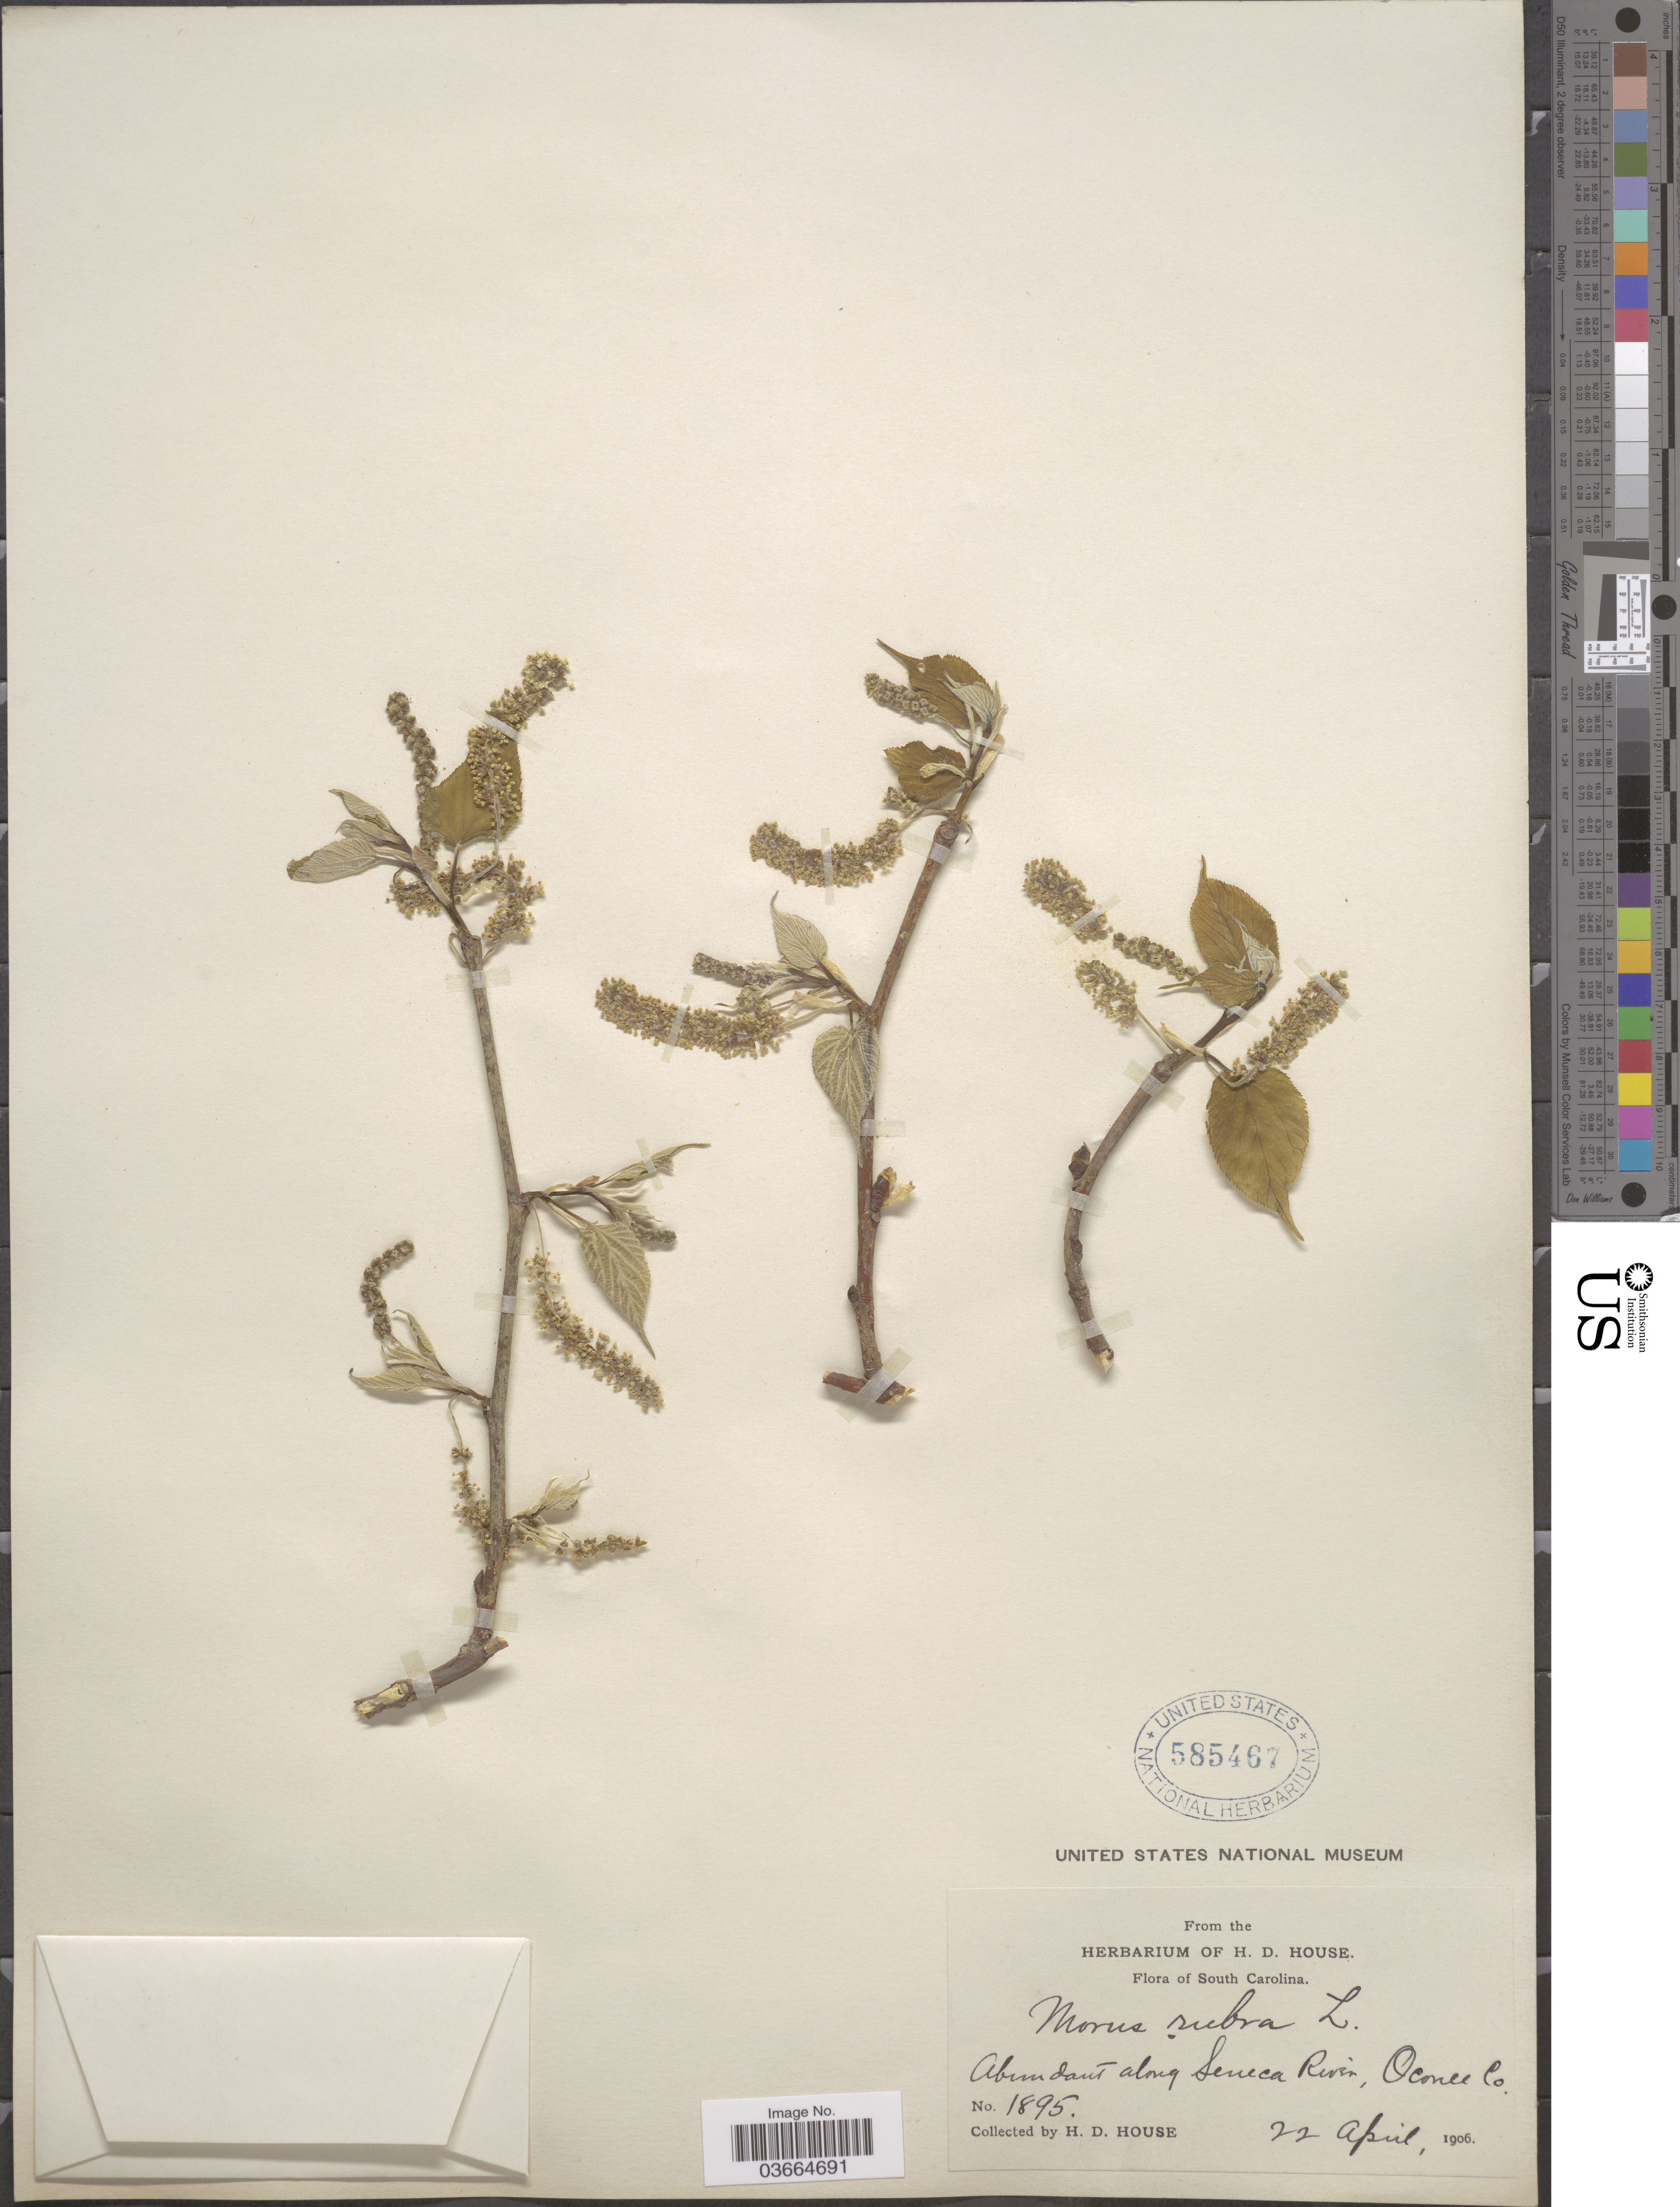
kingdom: Plantae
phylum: Tracheophyta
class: Magnoliopsida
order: Rosales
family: Moraceae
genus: Morus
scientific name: Morus rubra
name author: L.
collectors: H. D. House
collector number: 1895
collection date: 1906-04-22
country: United States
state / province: South Carolina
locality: Along Seneca River, Oconee Co.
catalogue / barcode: US 585467